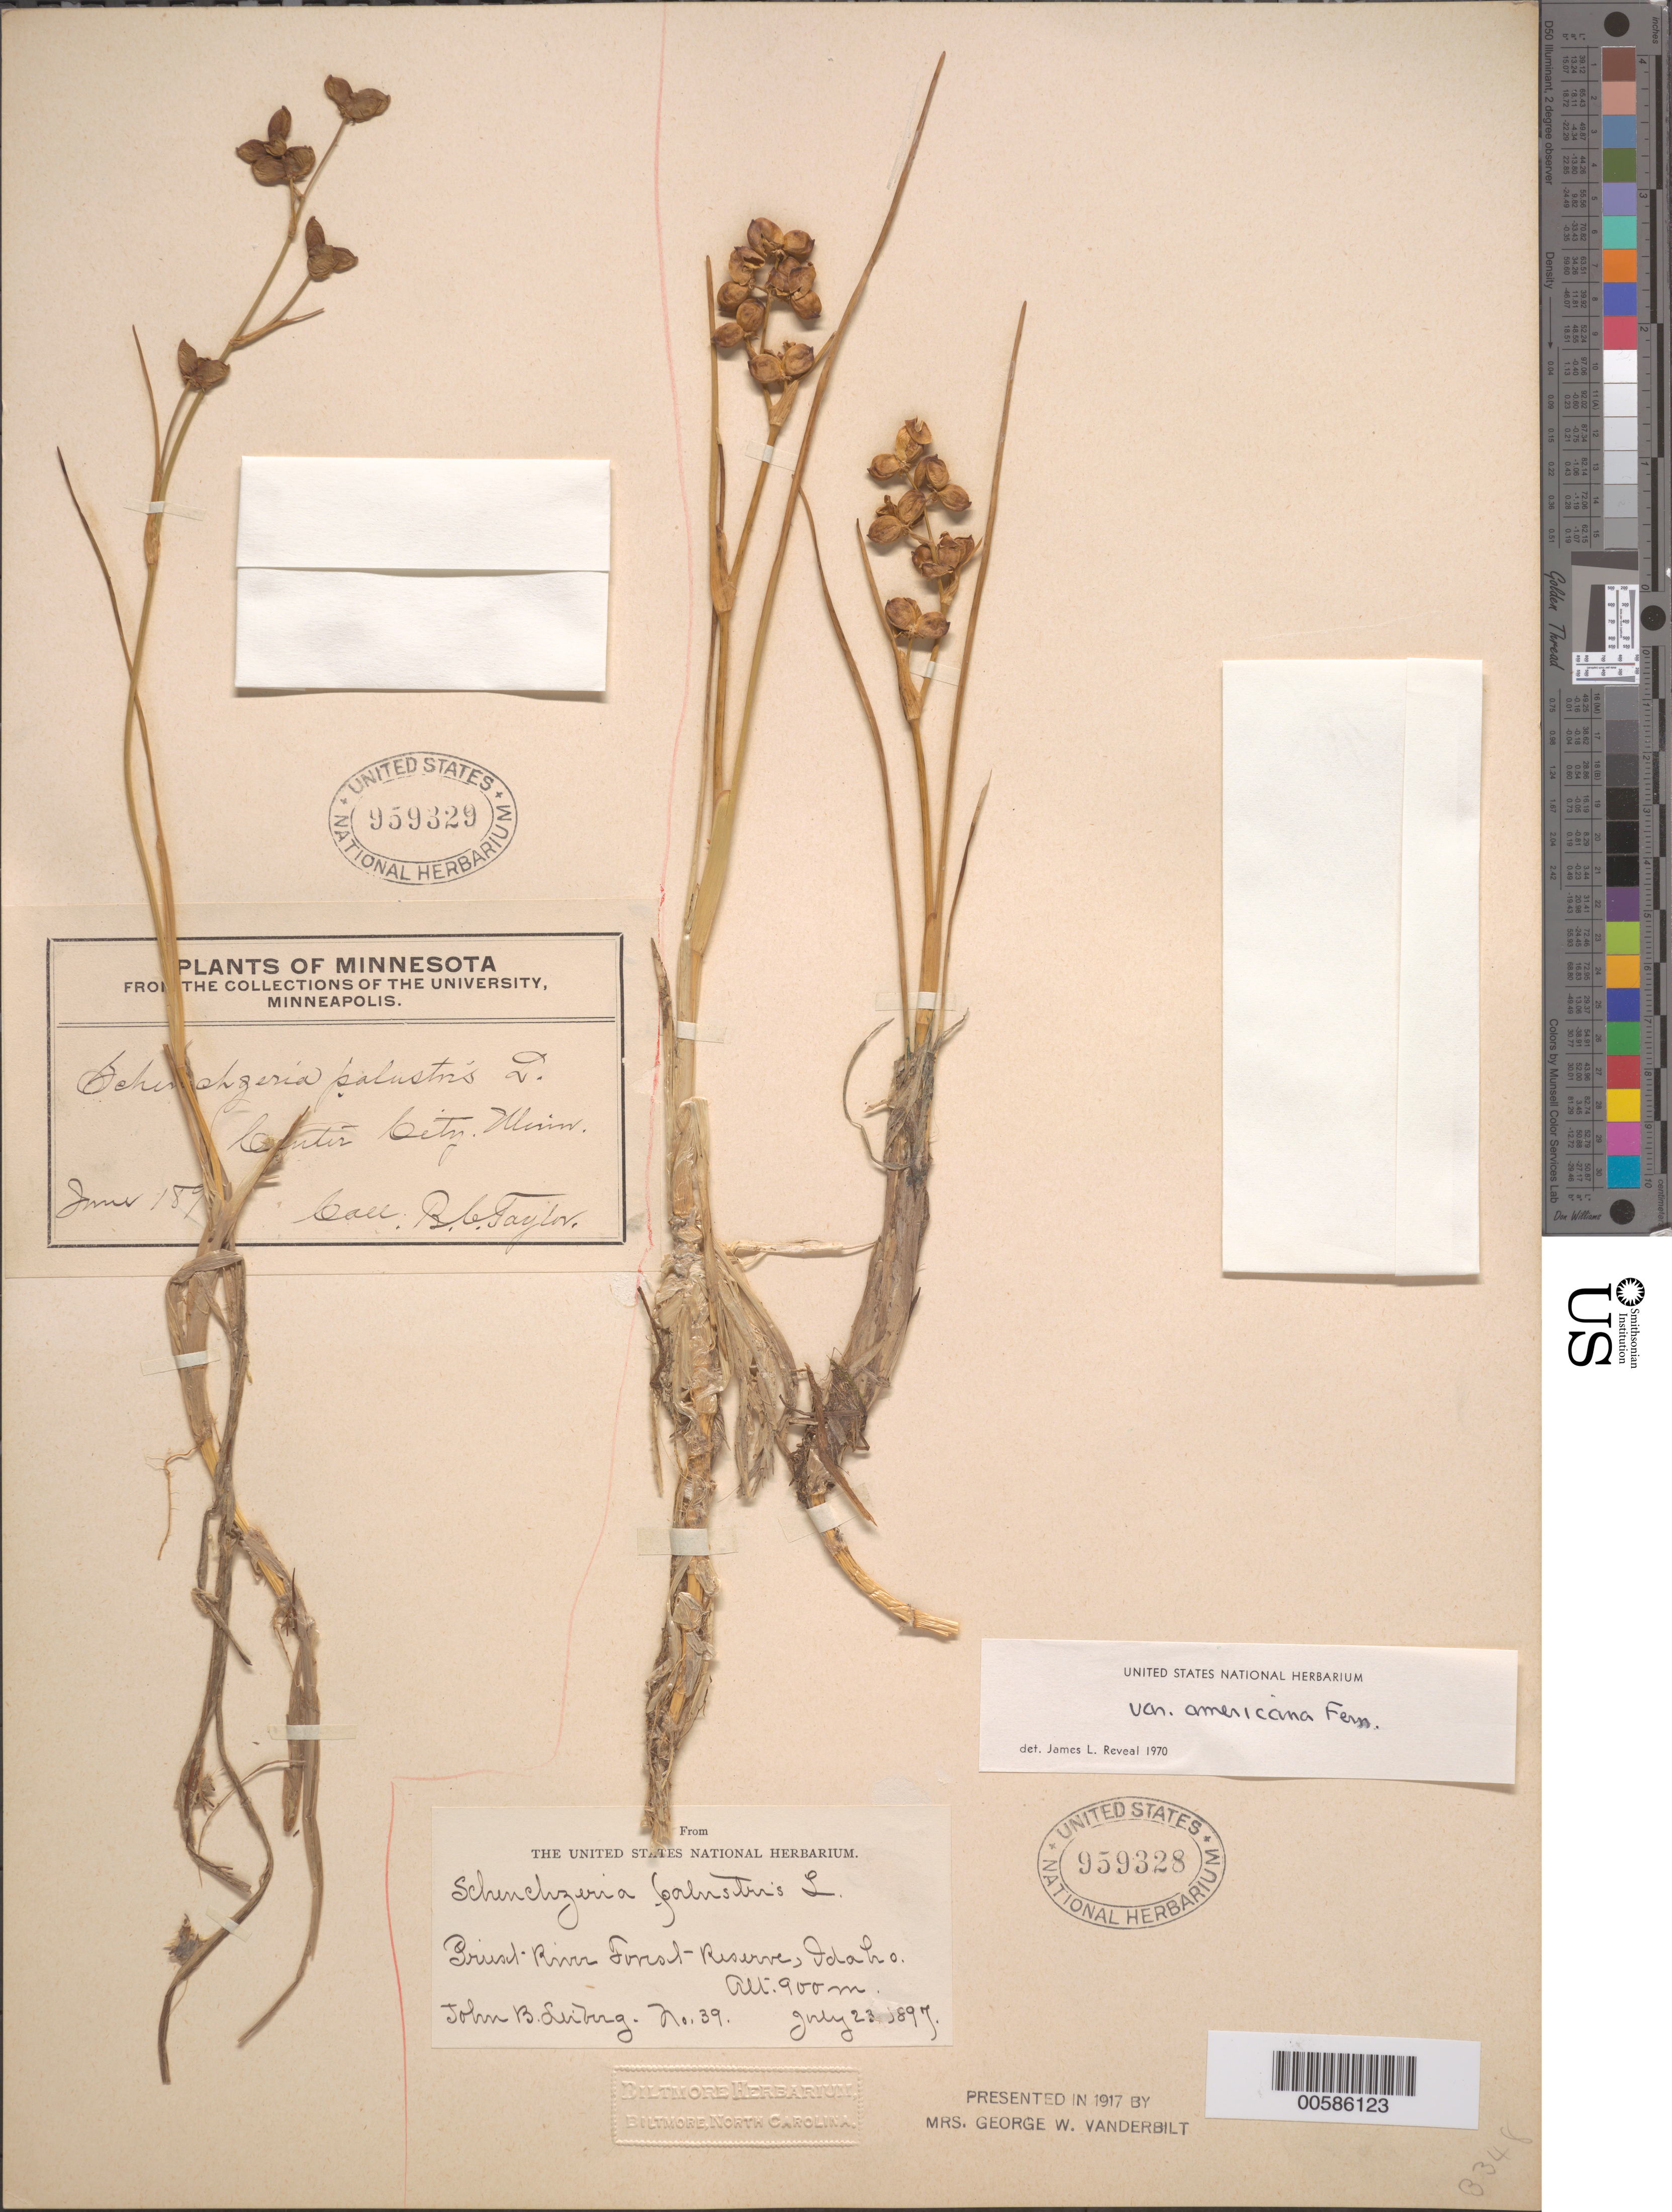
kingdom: Plantae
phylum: Tracheophyta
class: Liliopsida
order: Alismatales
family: Scheuchzeriaceae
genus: Scheuchzeria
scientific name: Scheuchzeria palustris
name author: L.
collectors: J. Lieberg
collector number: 39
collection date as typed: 23 Jul 1897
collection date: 1897-07-23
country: United States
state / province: Idaho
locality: Priest River Forest Reserve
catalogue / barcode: US 959328